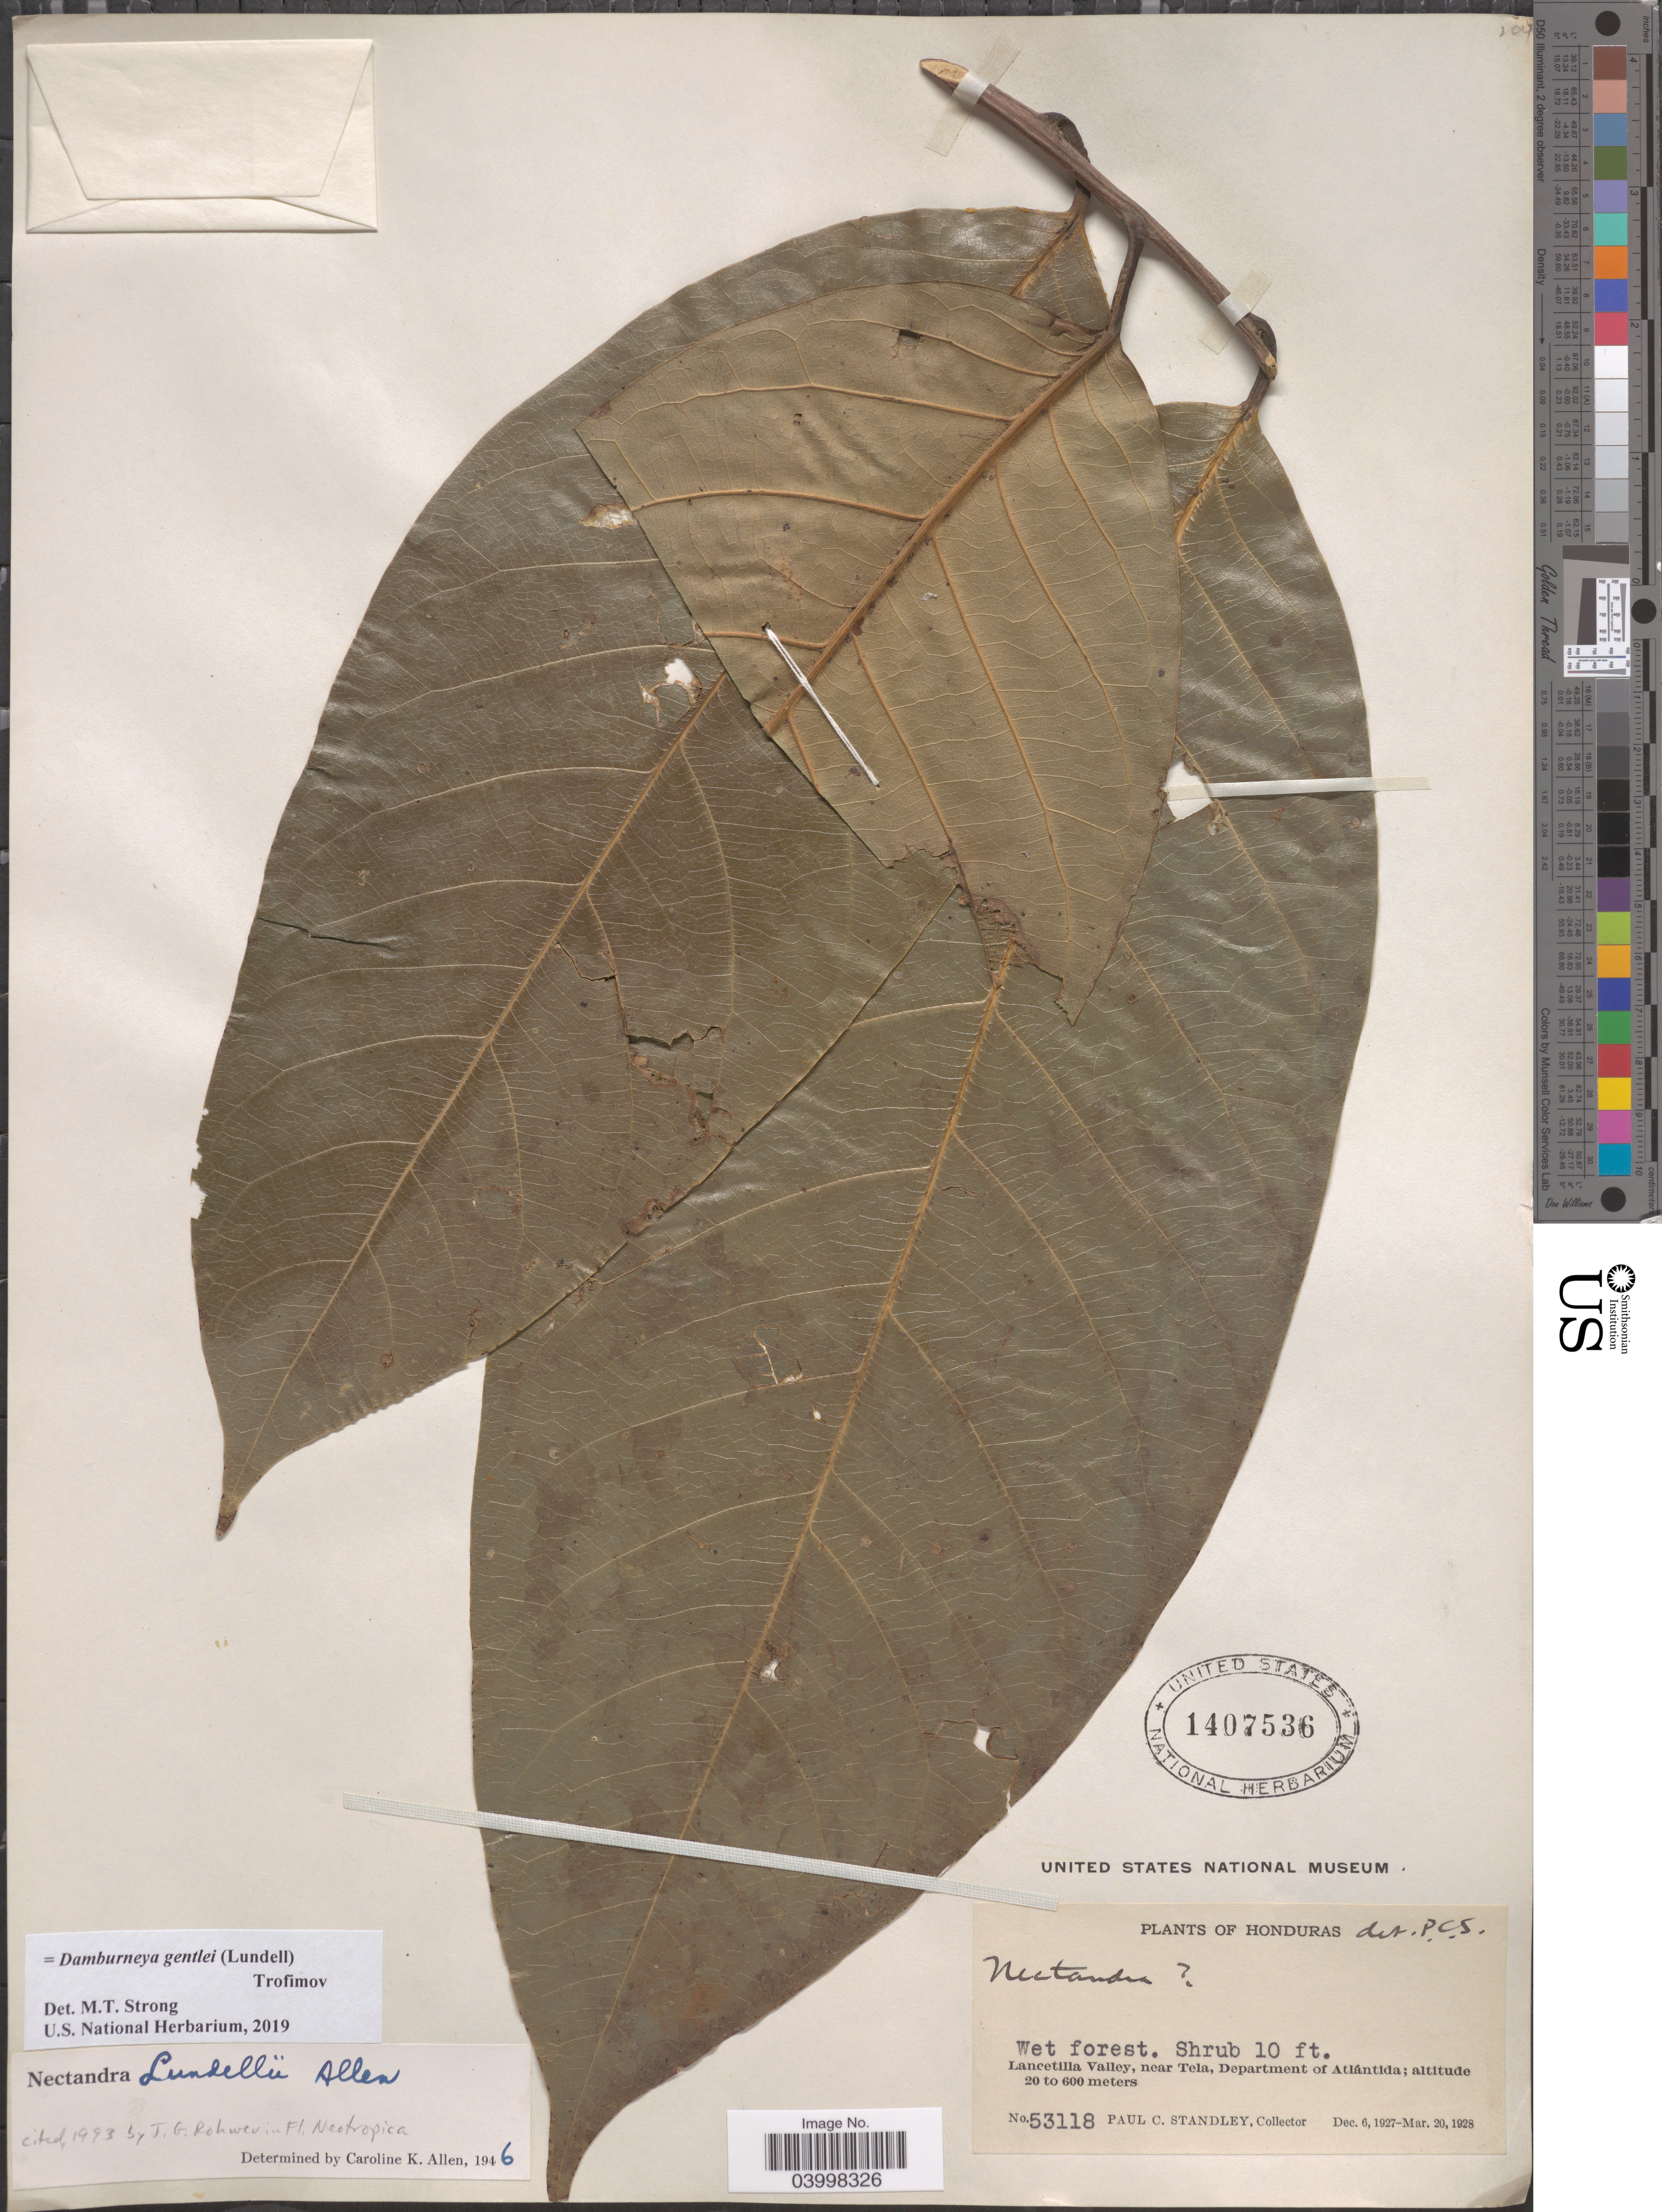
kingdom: Plantae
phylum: Tracheophyta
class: Magnoliopsida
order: Laurales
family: Lauraceae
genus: Damburneya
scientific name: Damburneya gentlei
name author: (Lundell) Trofimov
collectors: P. C. Standley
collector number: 53118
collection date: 1927-12-06/1928-03-20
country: Honduras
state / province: Atlantida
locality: Lancetilla Valley, near Tela, Department of Atlántida.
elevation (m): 20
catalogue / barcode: US 1407536